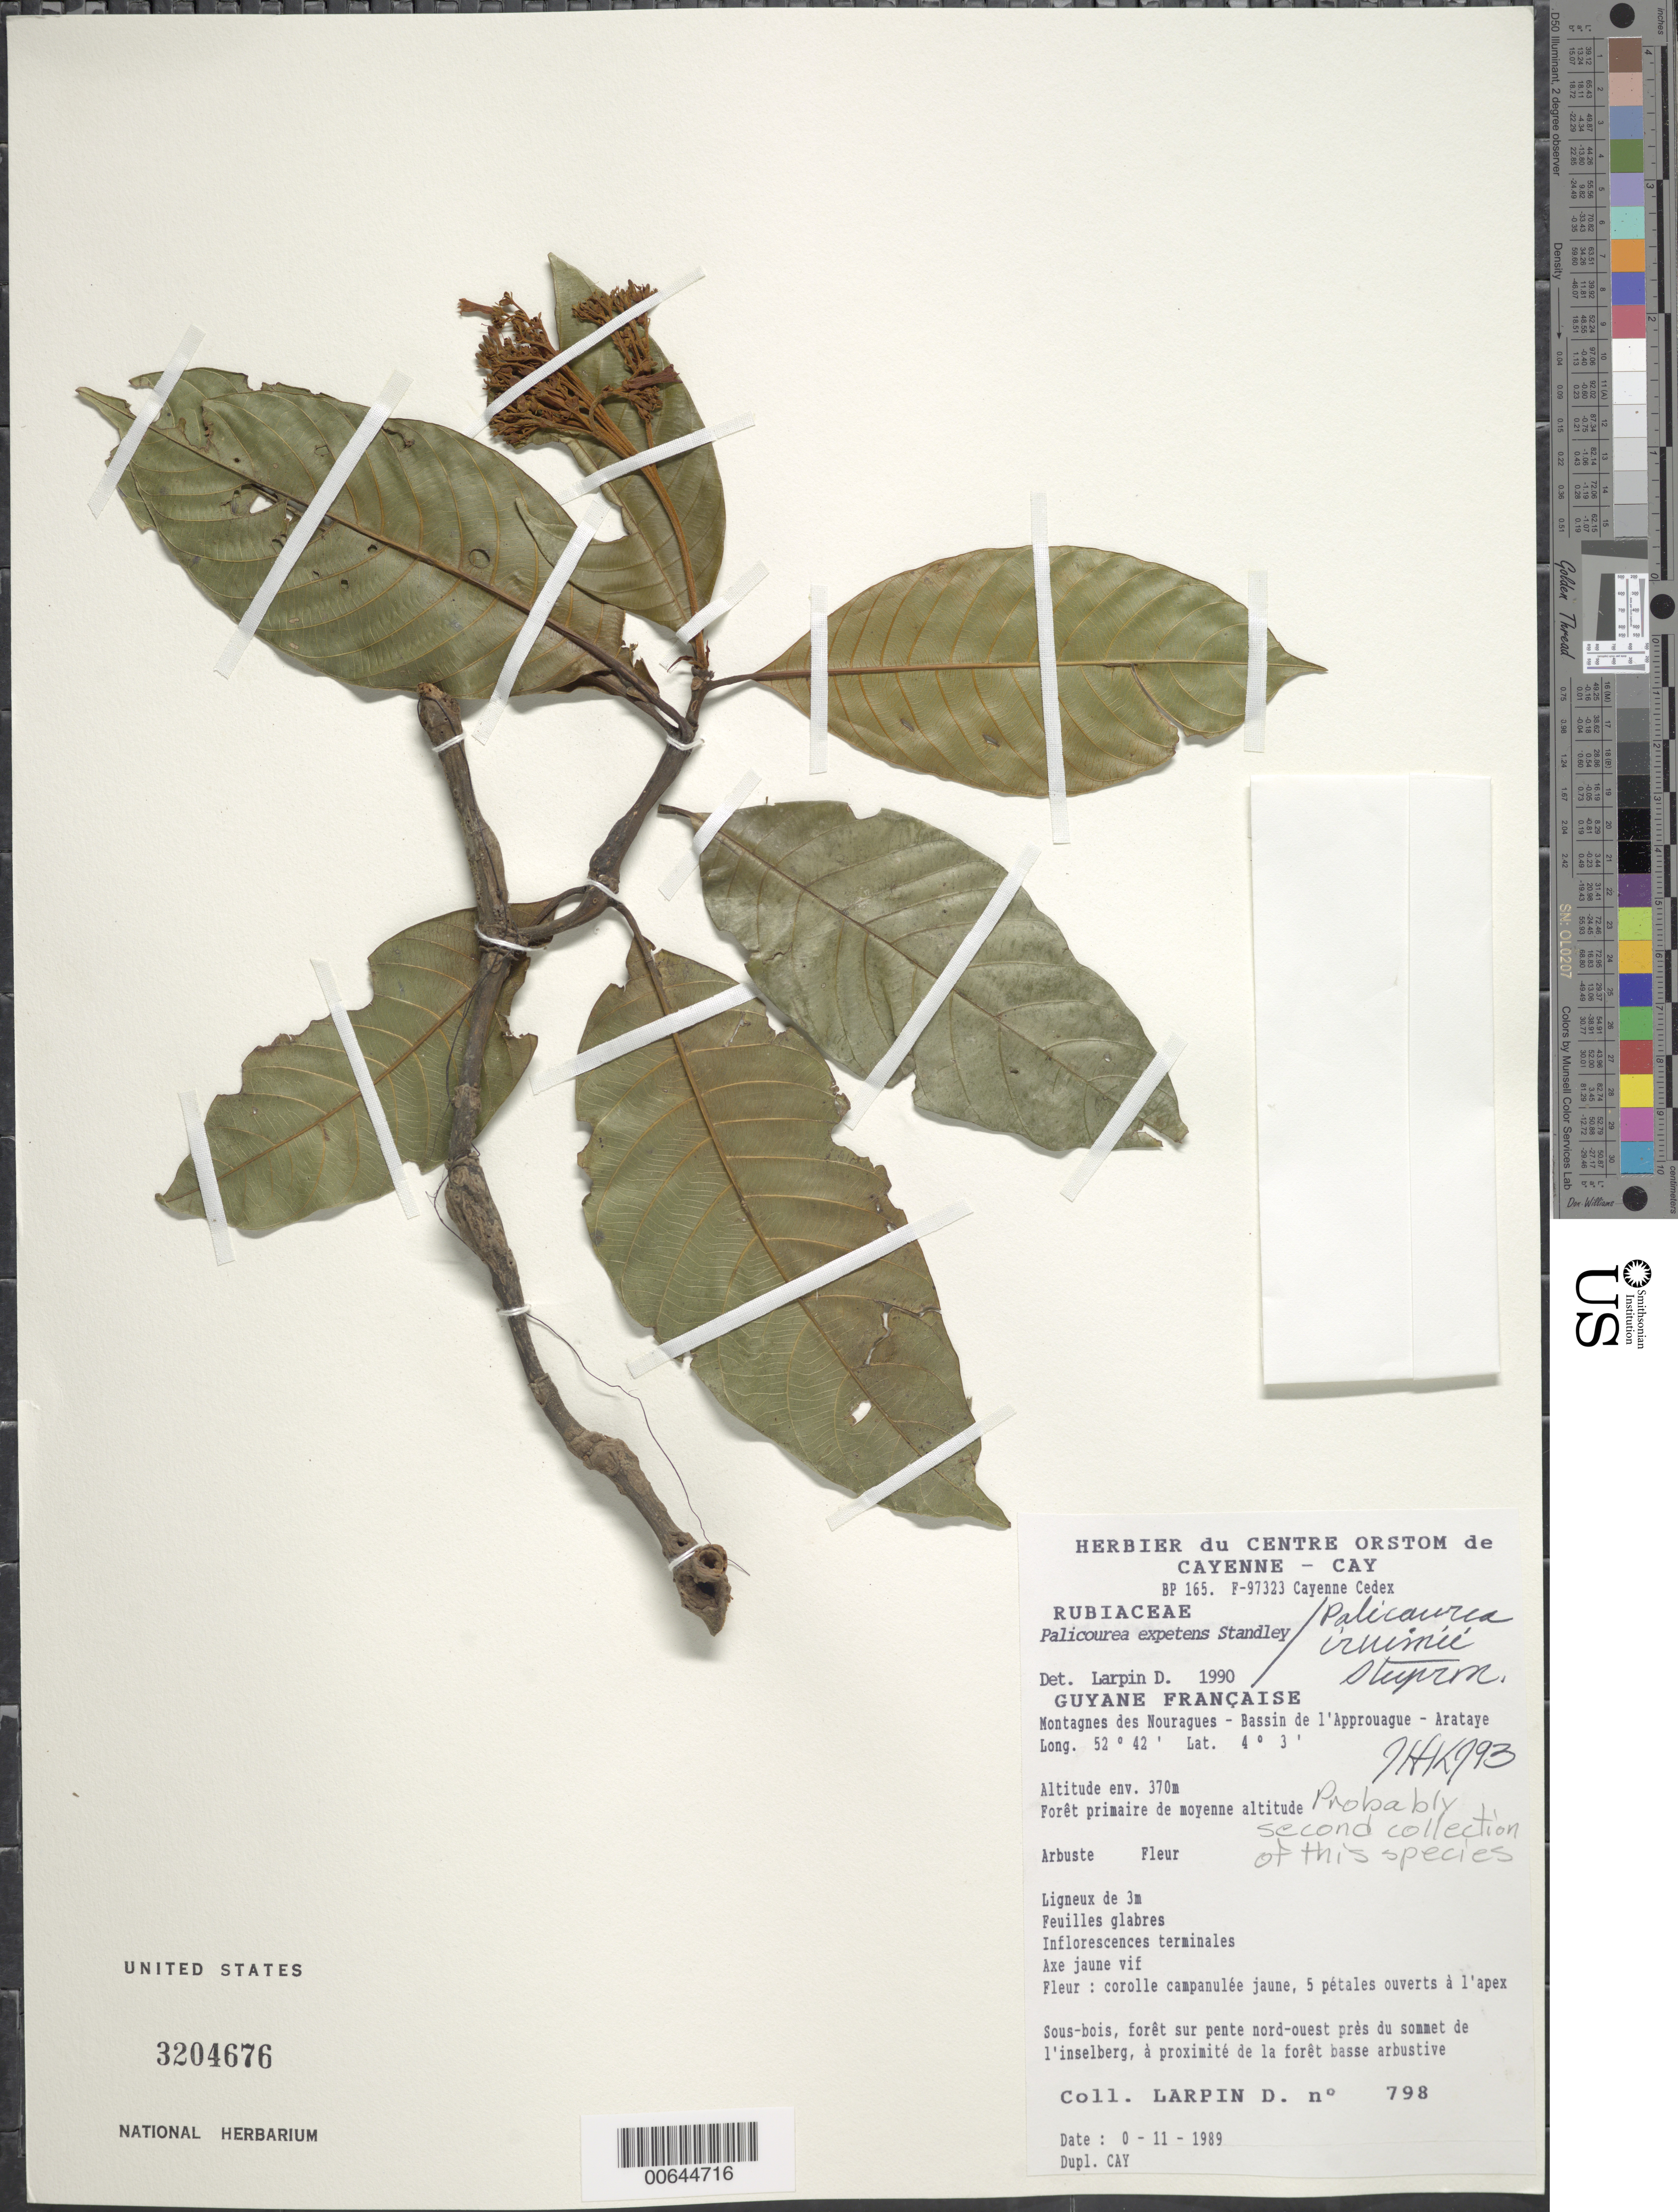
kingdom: Plantae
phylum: Tracheophyta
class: Magnoliopsida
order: Gentianales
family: Rubiaceae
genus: Palicourea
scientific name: Palicourea irwinii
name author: Steyerm.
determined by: Kirkbride, J. H.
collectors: D. Larpin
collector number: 798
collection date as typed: Nov-89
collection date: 1989-11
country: French Guiana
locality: Station des Nouragues, Bassin de l'Approuague, Arataye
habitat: Foret primaire de moyenne altitude. Sous-bois, foret sur pente nord-ouest pres du sommet de l'inselberg, a prximite de la foret basse arbustive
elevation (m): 370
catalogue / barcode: US 3204676